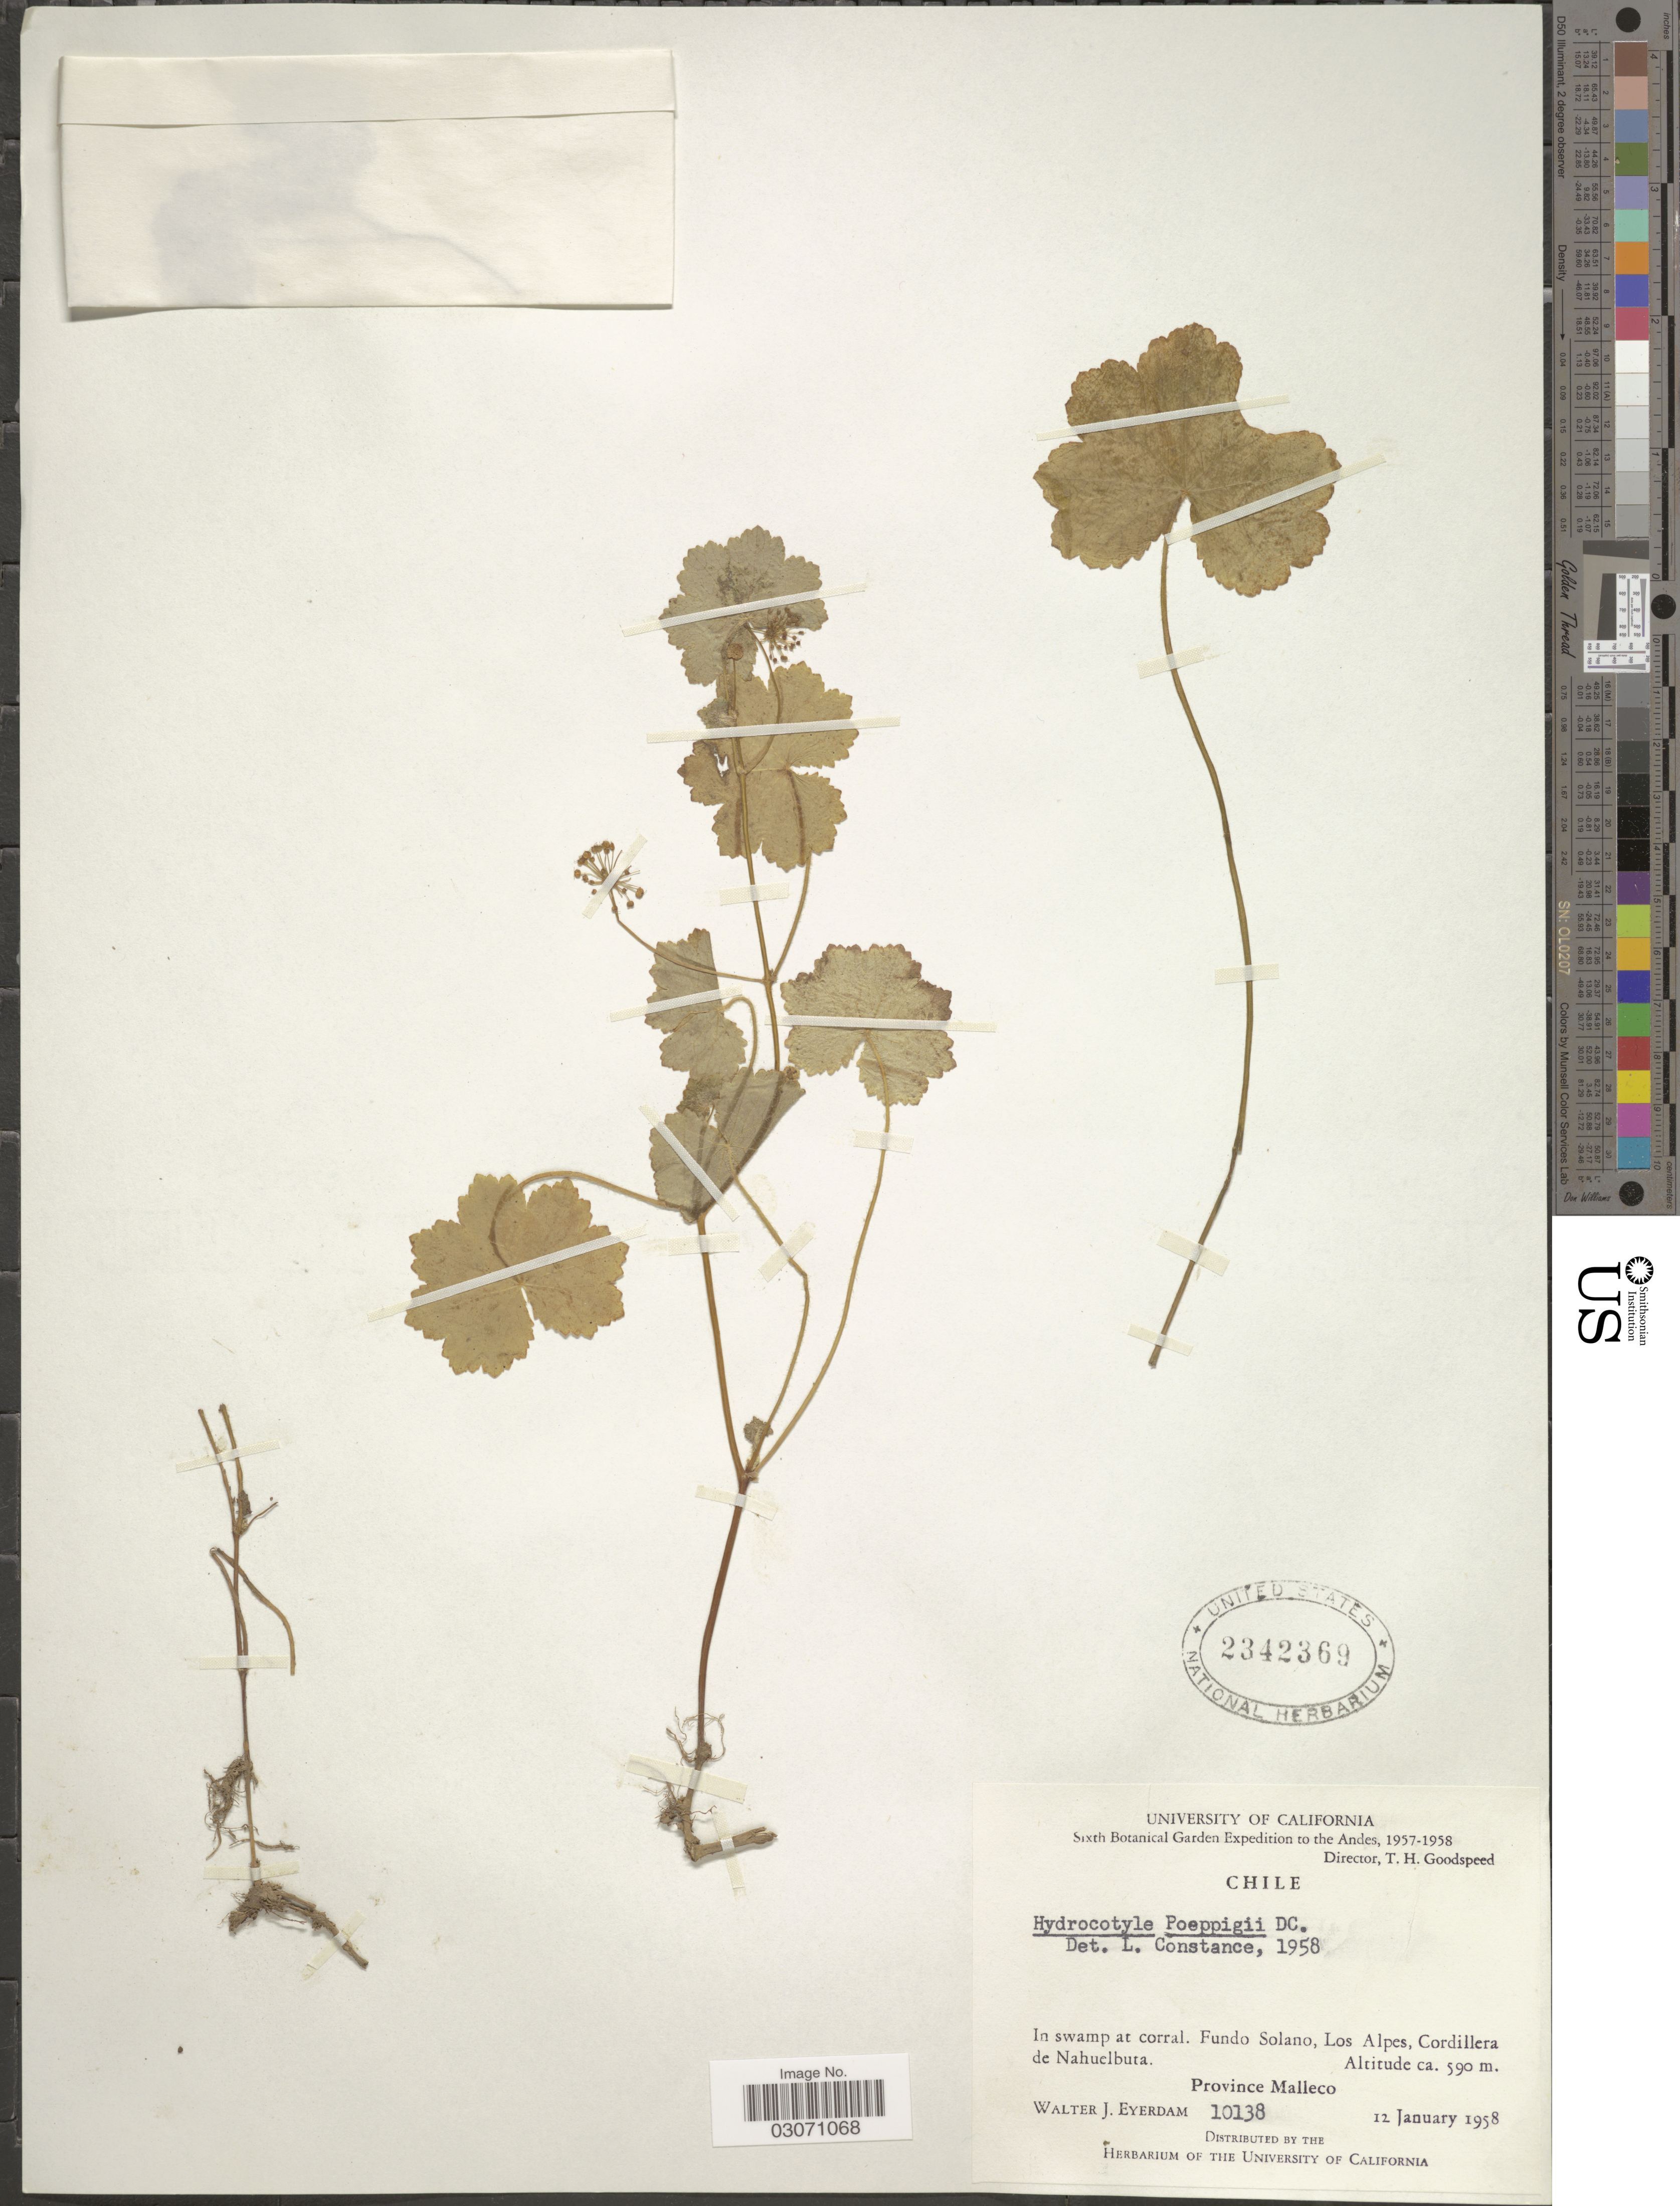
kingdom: Plantae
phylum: Tracheophyta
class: Magnoliopsida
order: Apiales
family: Araliaceae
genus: Hydrocotyle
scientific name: Hydrocotyle poeppigii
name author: DC.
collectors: W. J. Eyerdam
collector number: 10138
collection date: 1958-01-12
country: Chile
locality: The Andes, In swamp at corral, Fundo Solano, Los Alpes, Cordillera de Nahuelbuta, Province Malleco.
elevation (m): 590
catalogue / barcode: US 2342369